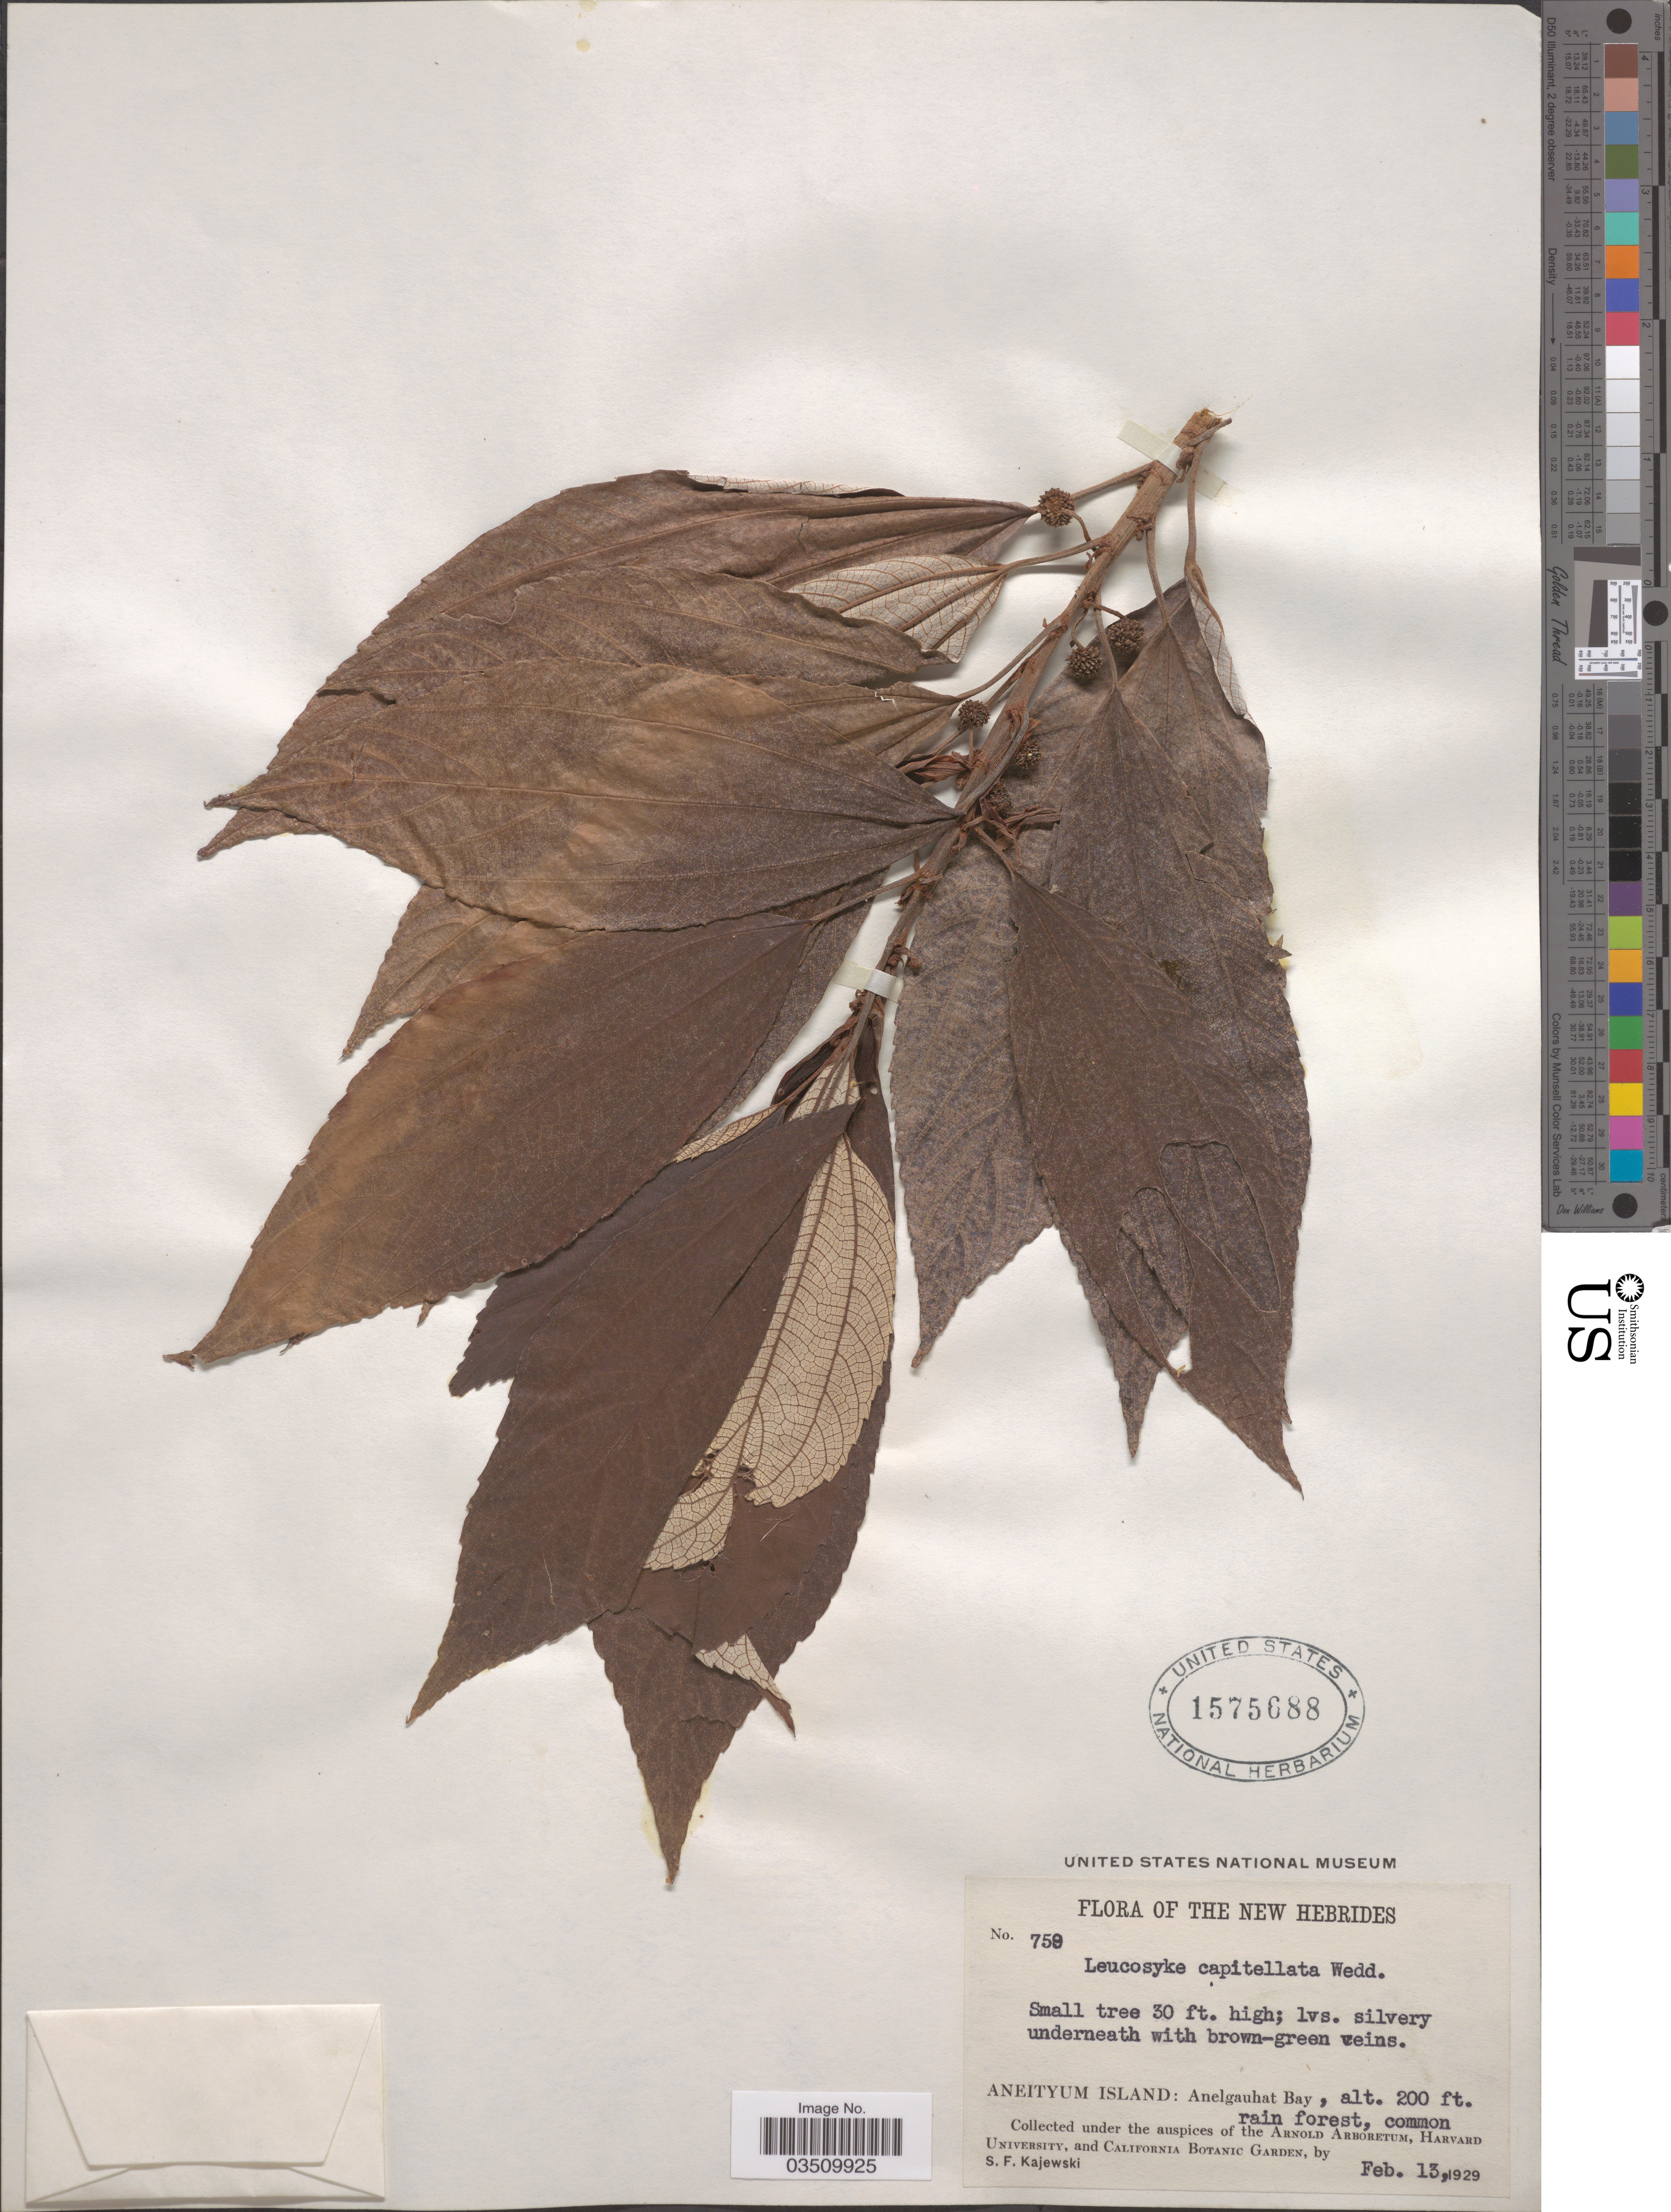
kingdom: Plantae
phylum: Tracheophyta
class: Magnoliopsida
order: Rosales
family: Urticaceae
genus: Leucosyke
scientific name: Leucosyke capitellata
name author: (Poir.) Wedd.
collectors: S. Kajewski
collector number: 759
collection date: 1929-02-13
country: Vanuatu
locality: New Hebrides. Aneityum Island: Anelgauhat Bay.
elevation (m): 61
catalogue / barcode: US 1575688